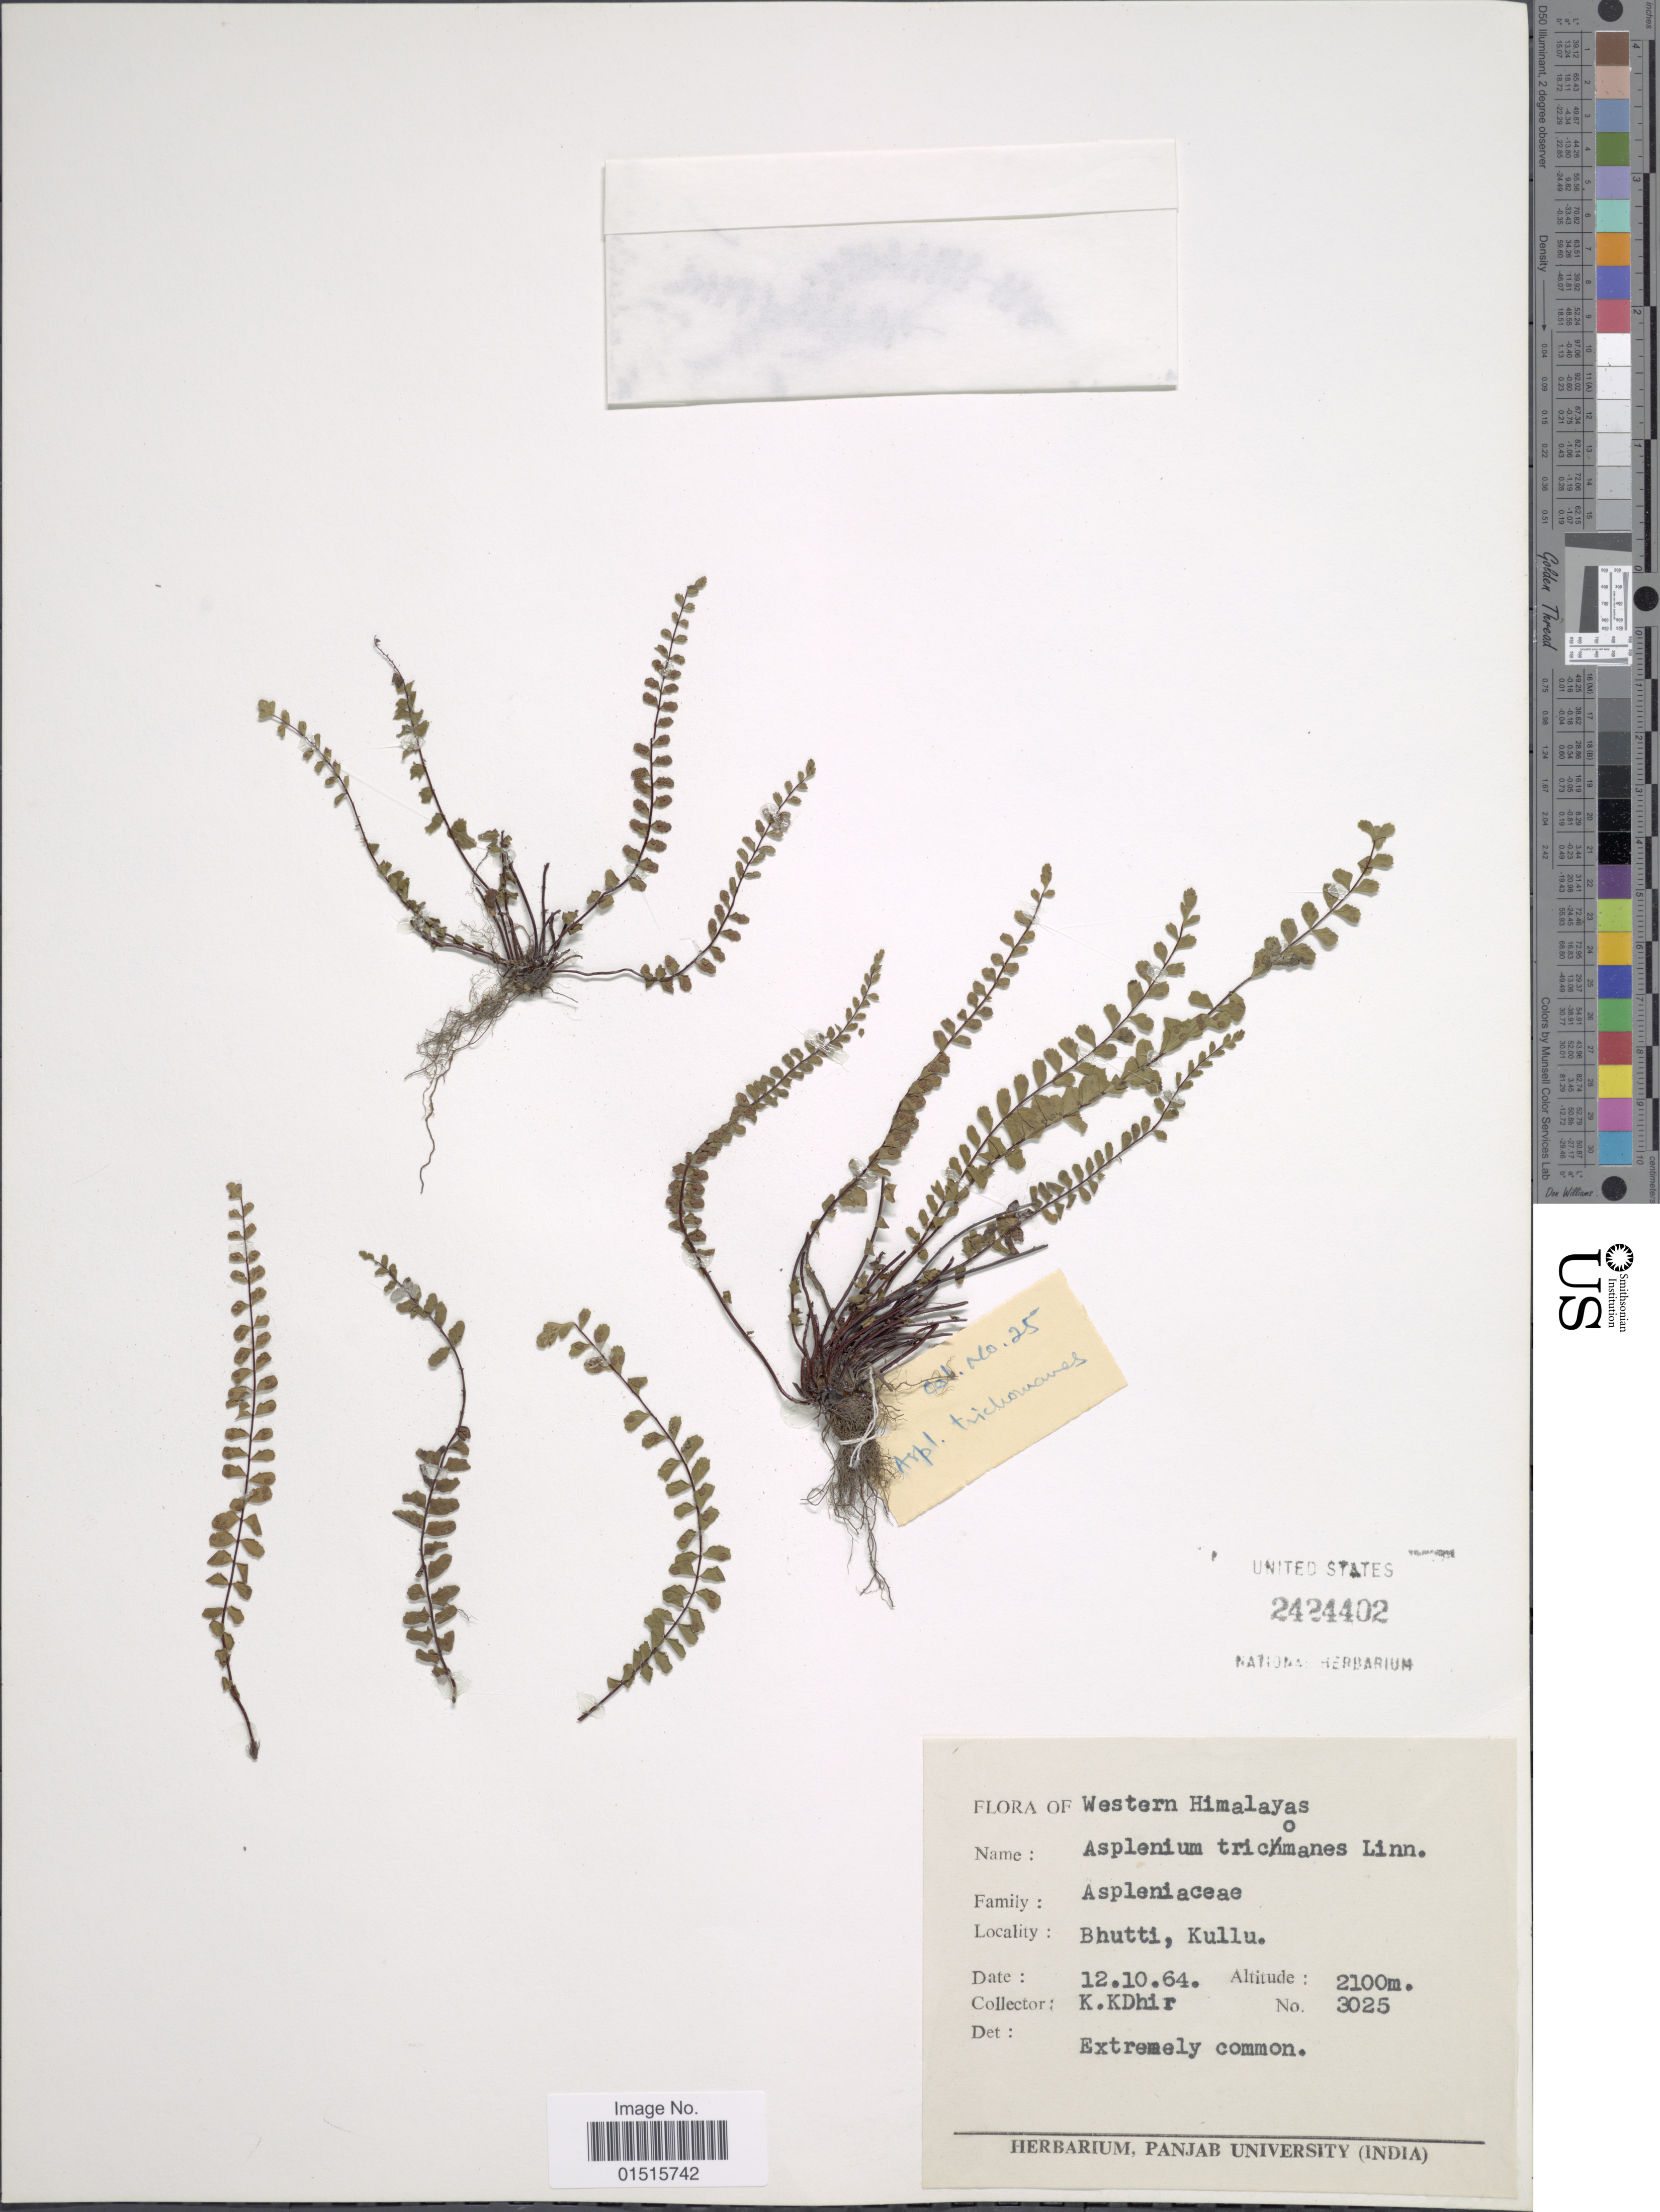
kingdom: Plantae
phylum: Tracheophyta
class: Polypodiopsida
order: Polypodiales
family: Aspleniaceae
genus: Asplenium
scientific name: Asplenium trichomanes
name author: L.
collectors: K. Dhir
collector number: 3025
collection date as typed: Transcribed d/m/y: 12/10/64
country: India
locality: Western Himalayas, Bhutti, Kullu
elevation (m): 2100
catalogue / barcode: US 2424402